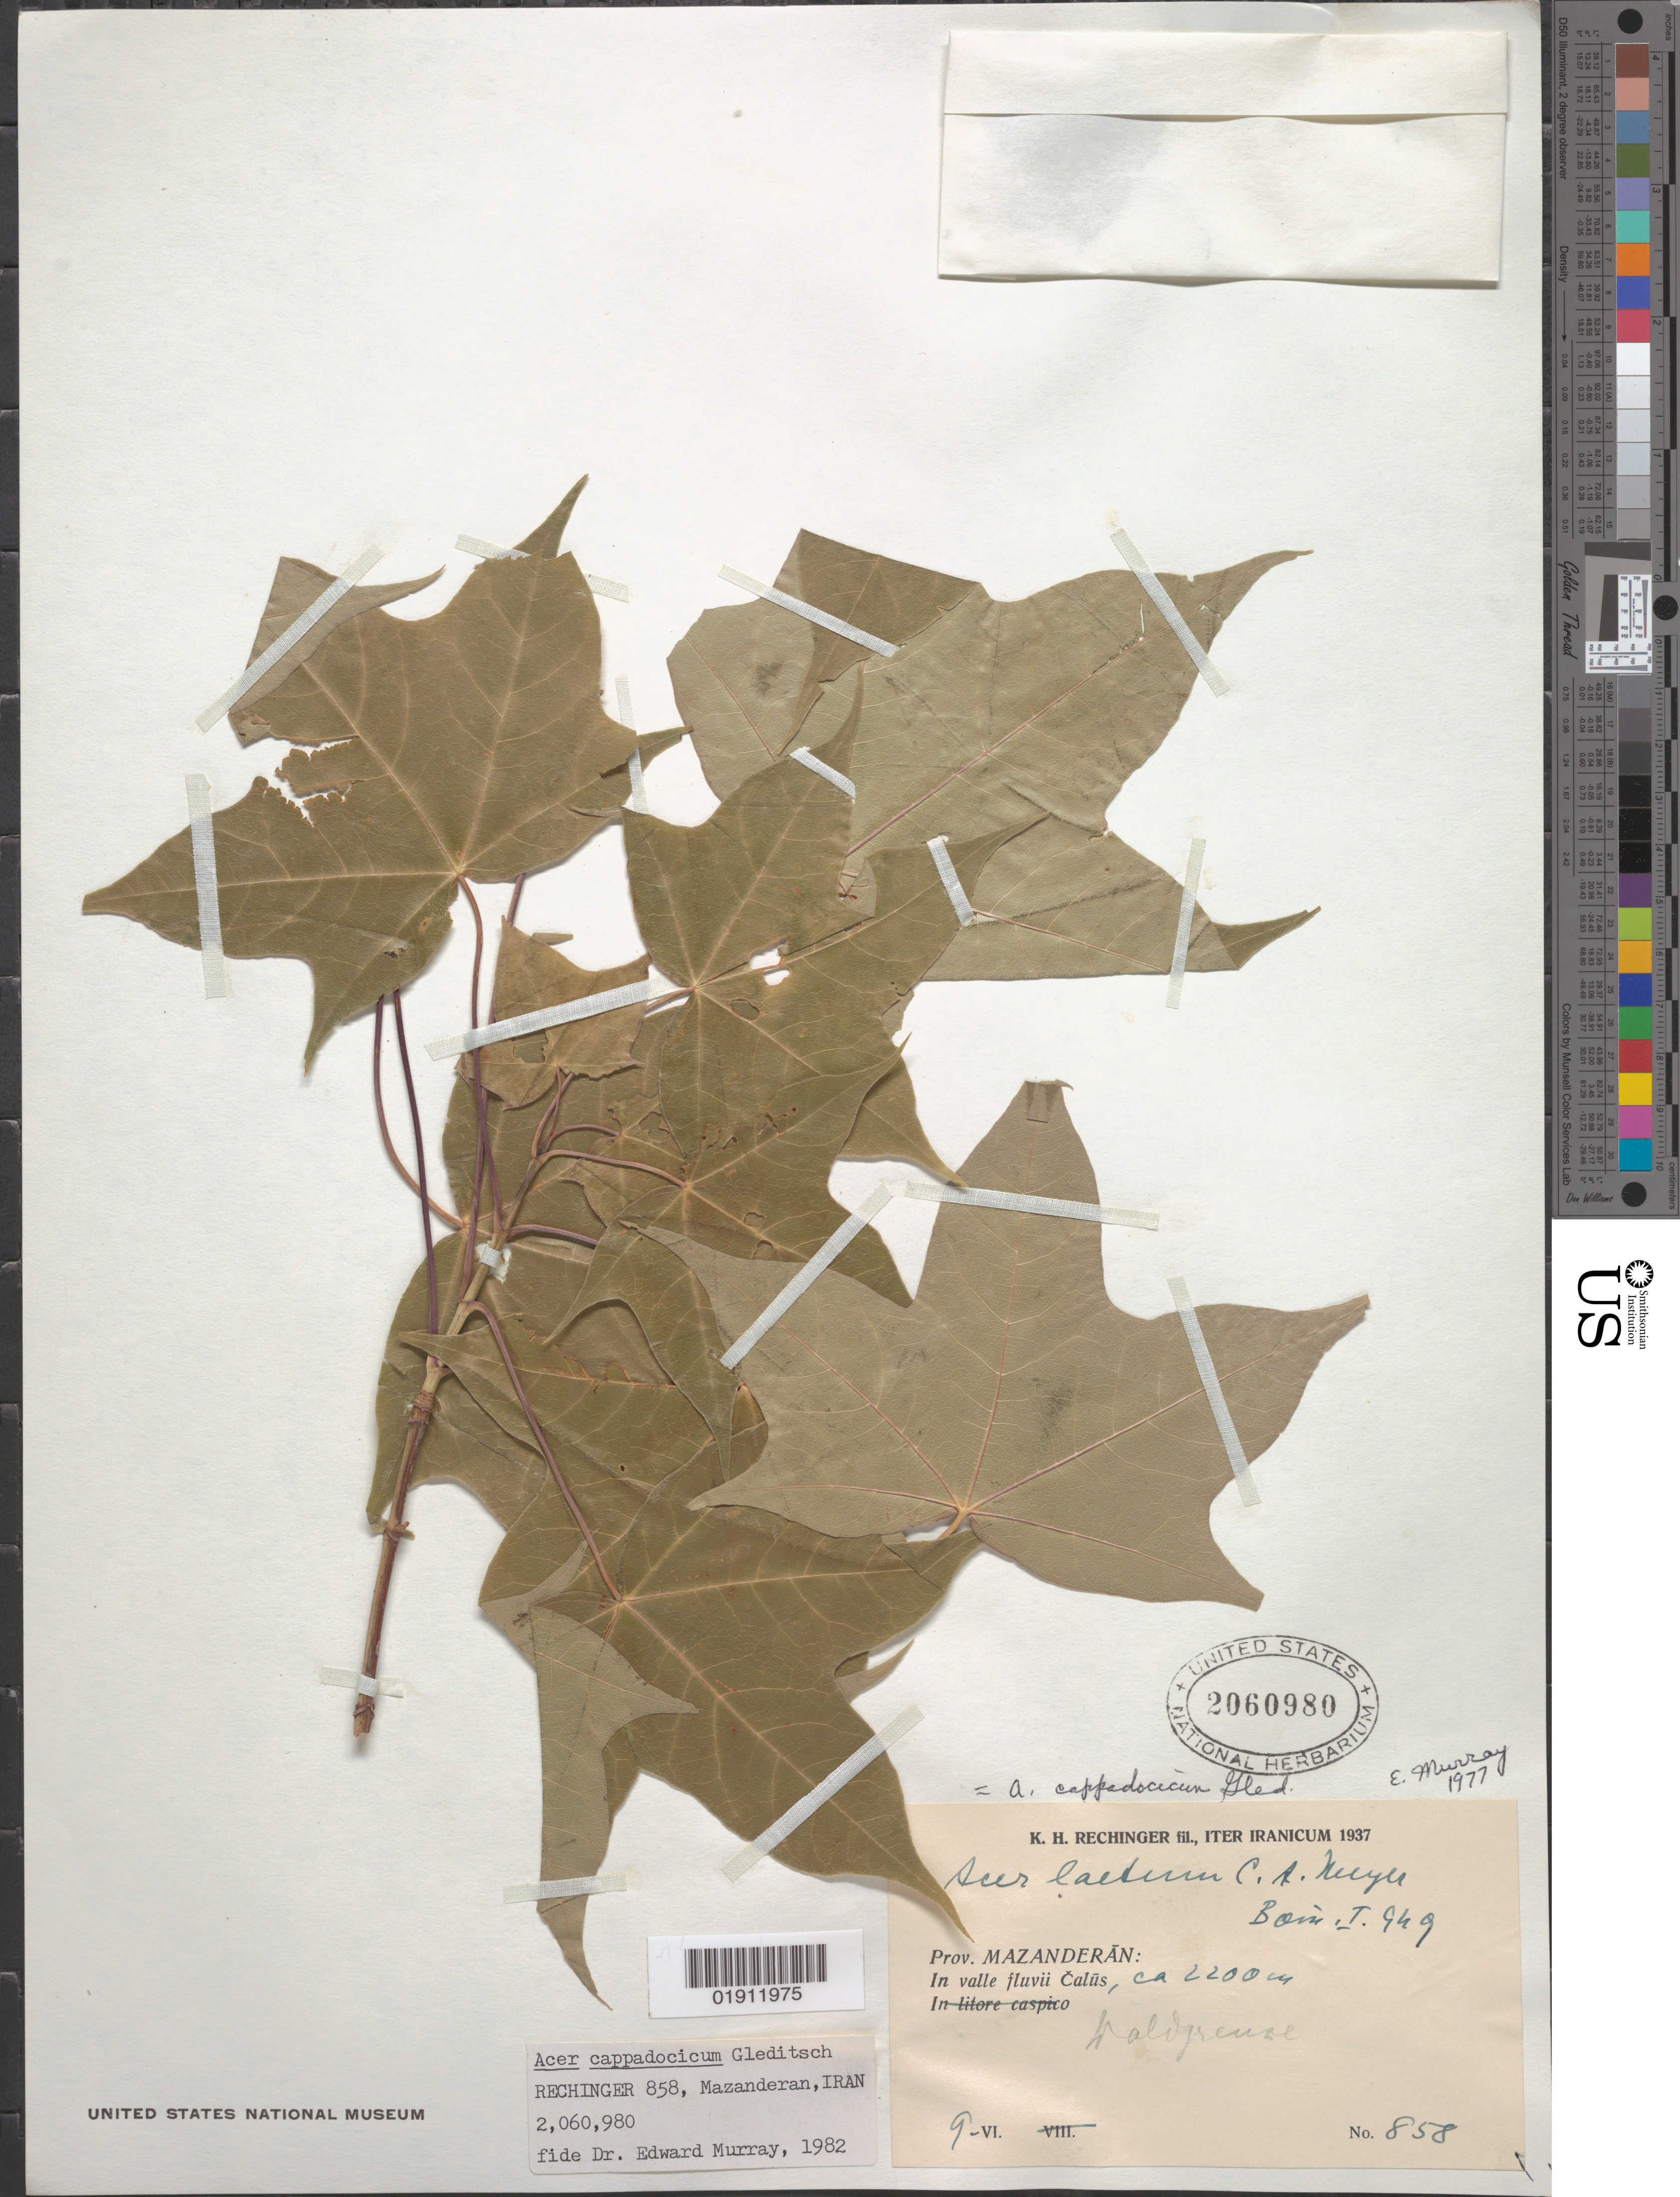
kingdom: Plantae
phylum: Tracheophyta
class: Magnoliopsida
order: Sapindales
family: Sapindaceae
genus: Acer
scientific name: Acer cappadocicum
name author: Gled.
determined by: Murray, Edward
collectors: K. H. Rechinger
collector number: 858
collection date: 1937-06-09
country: Iran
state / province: Mazandaran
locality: In valle fluvii Calus [Chalus]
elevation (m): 2200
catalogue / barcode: US 2060980